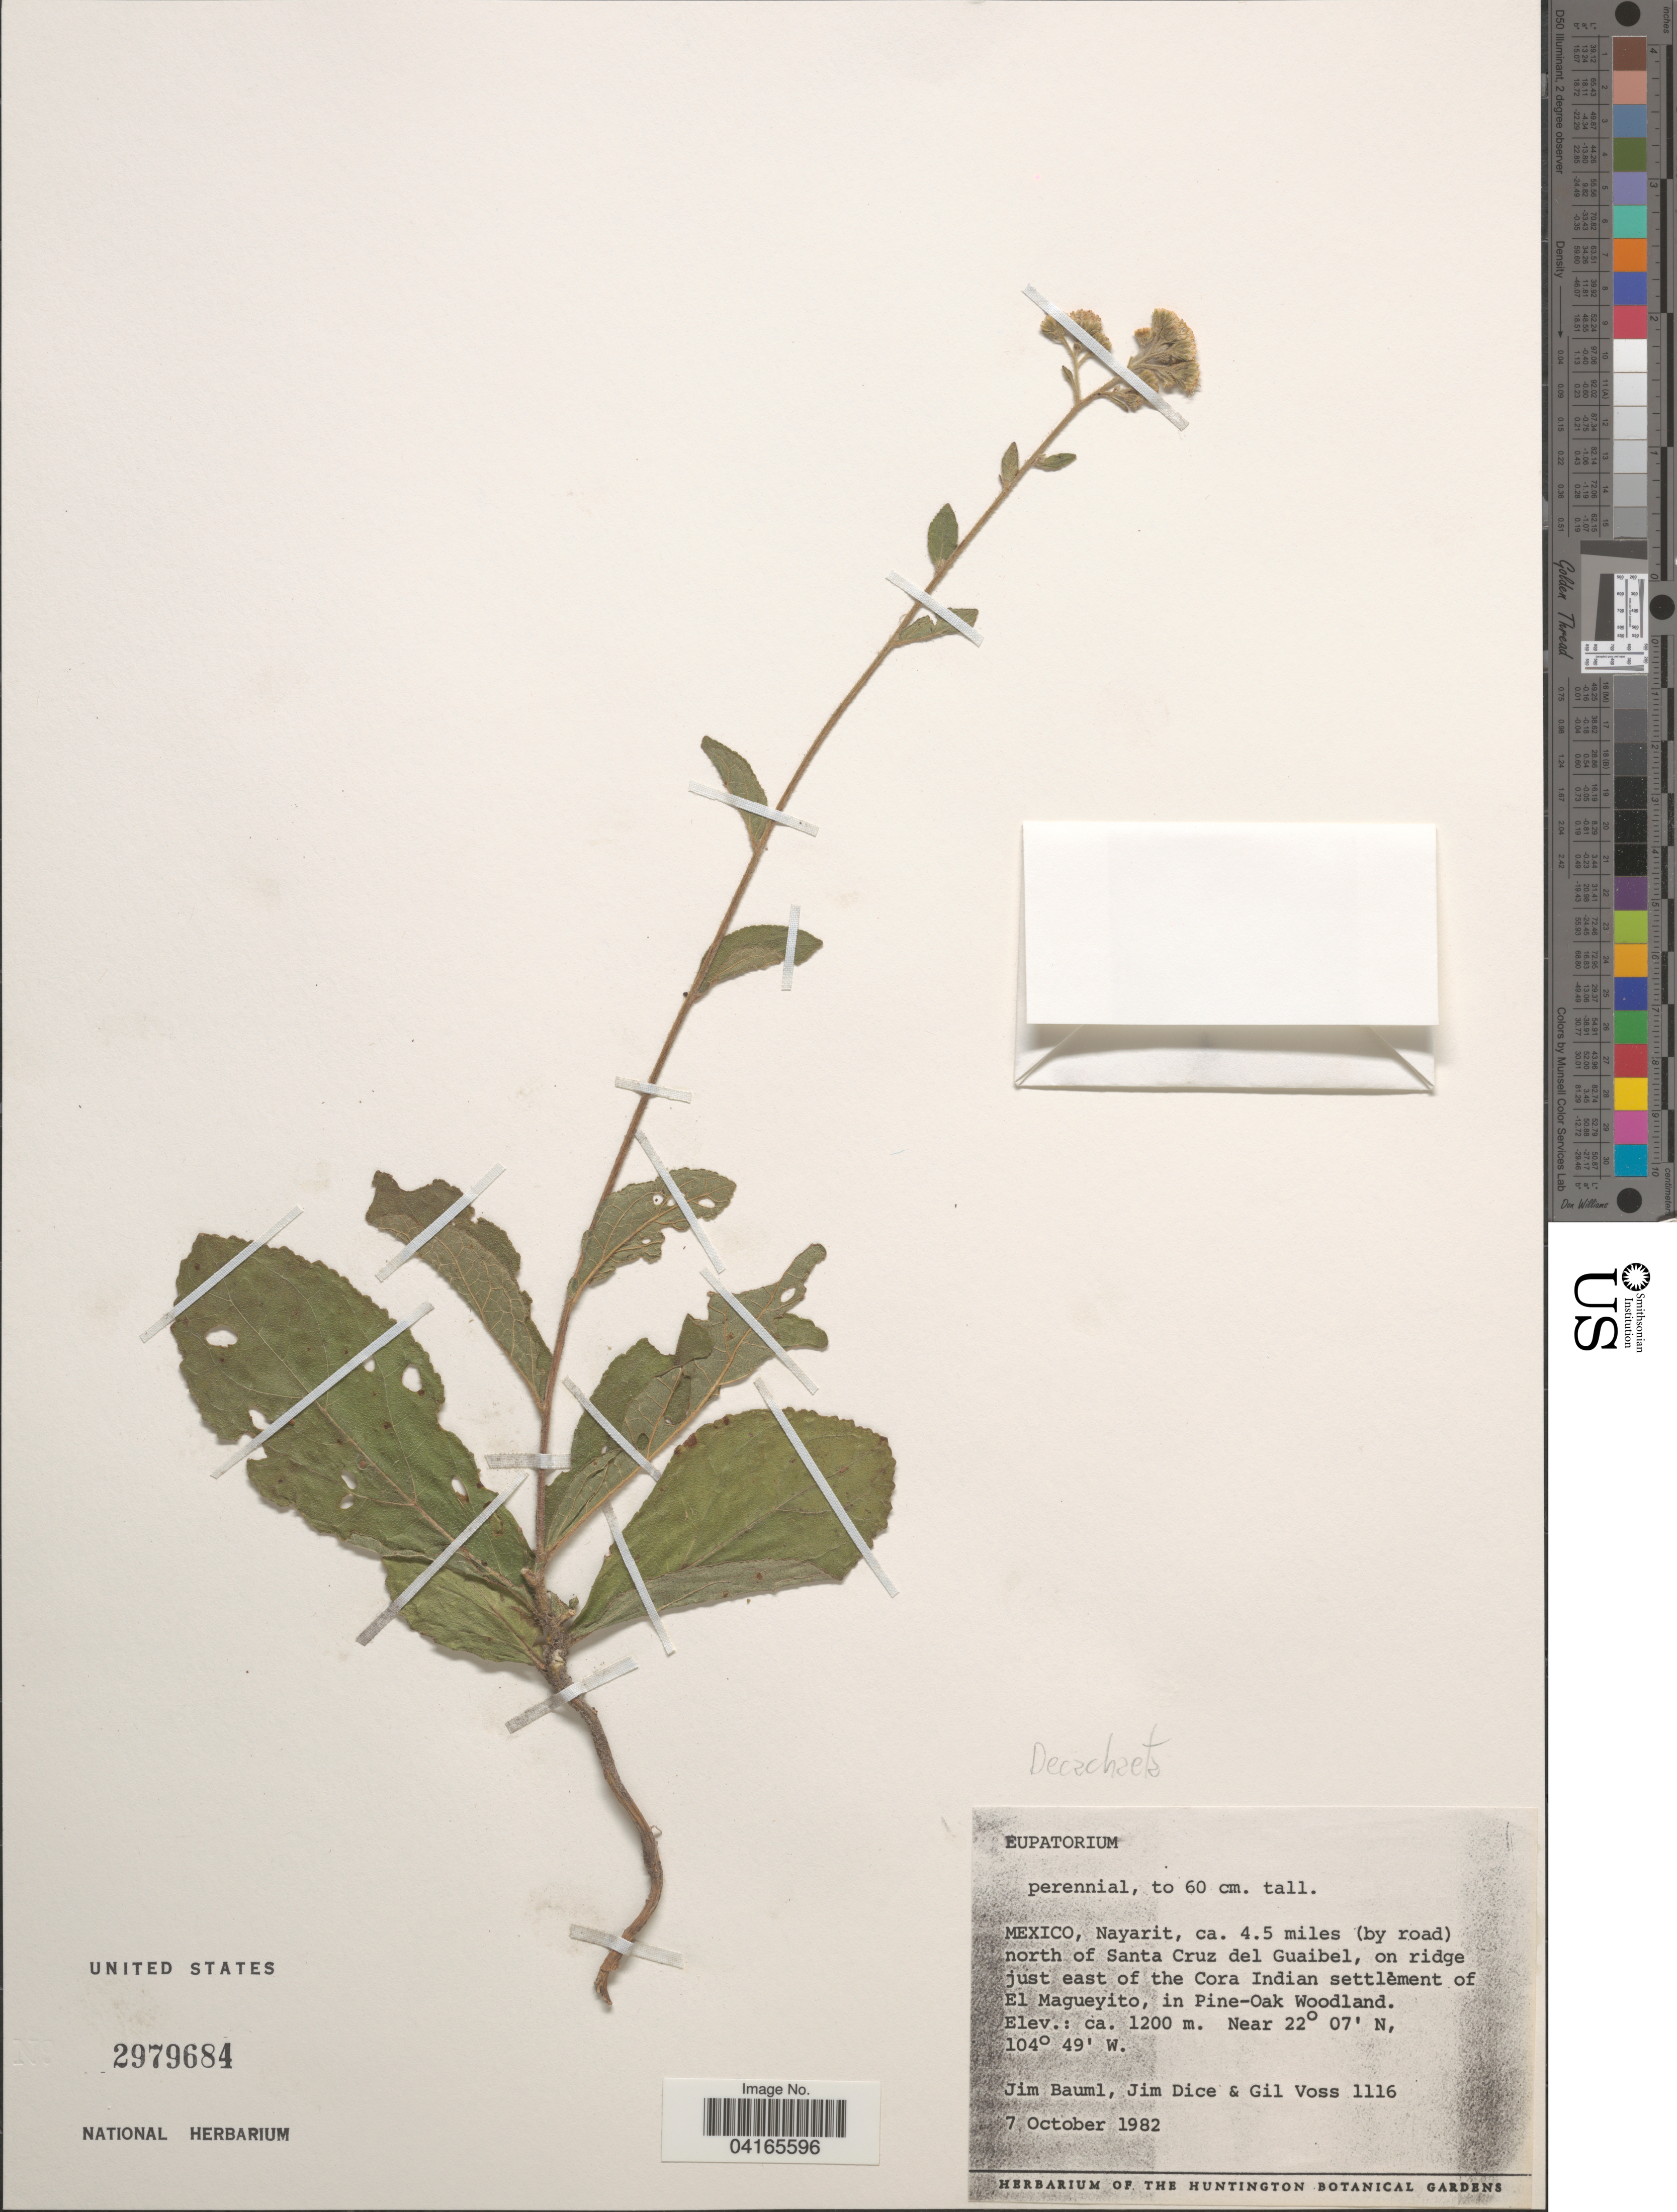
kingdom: Plantae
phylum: Tracheophyta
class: Magnoliopsida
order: Asterales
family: Asteraceae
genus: Decachaeta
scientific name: Decachaeta sp.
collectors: J. Bauml, J. Dice & G. Voss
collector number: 1116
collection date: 1982-10-07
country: Mexico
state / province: Nayarit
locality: Ca. 4.5 miles (by road) north of Santa Cruz del Guiabel, on ridge just east of the Cora Indian settlement of El Magueyito, in Pine-Oak Woodland.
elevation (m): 1200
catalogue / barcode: US 2979684